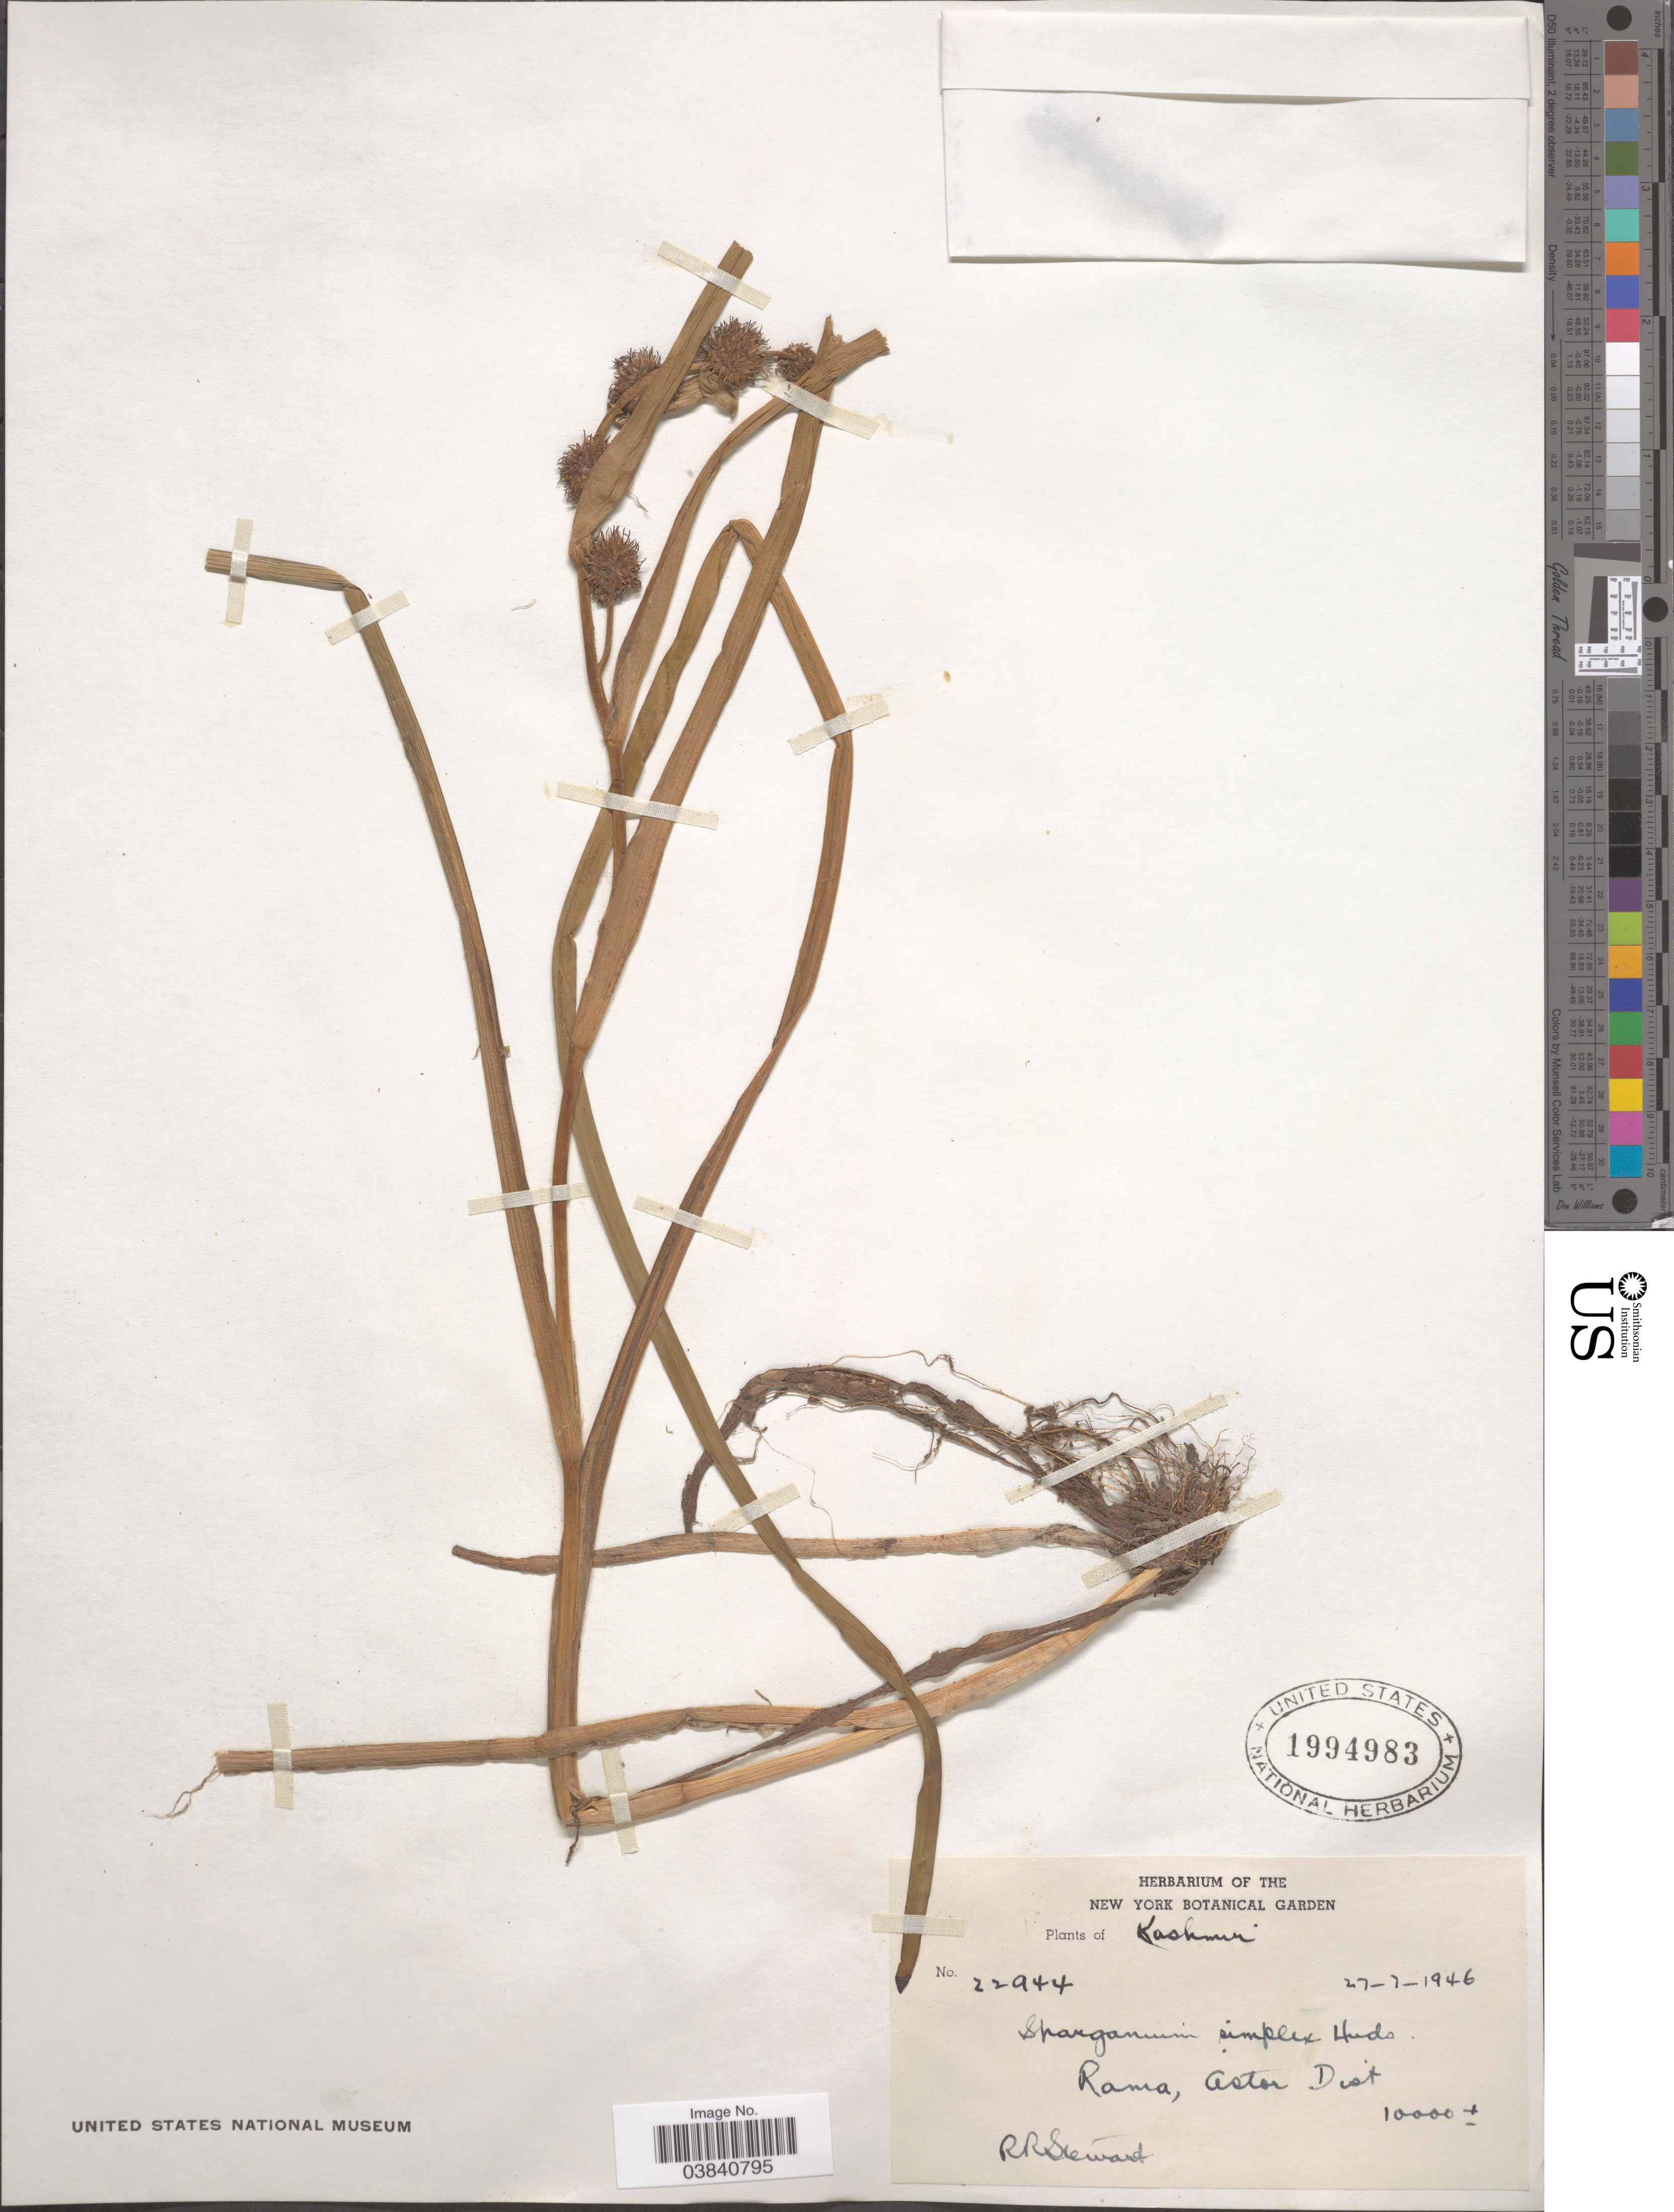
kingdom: Plantae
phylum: Tracheophyta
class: Liliopsida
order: Poales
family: Typhaceae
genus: Sparganium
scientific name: Sparganium simplex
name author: Huds.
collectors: R. Stewart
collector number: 22944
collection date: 1946-07-27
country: India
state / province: Jammu and Kashmir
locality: Kashmir. Rama, Astor Dist.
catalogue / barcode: US 1994983